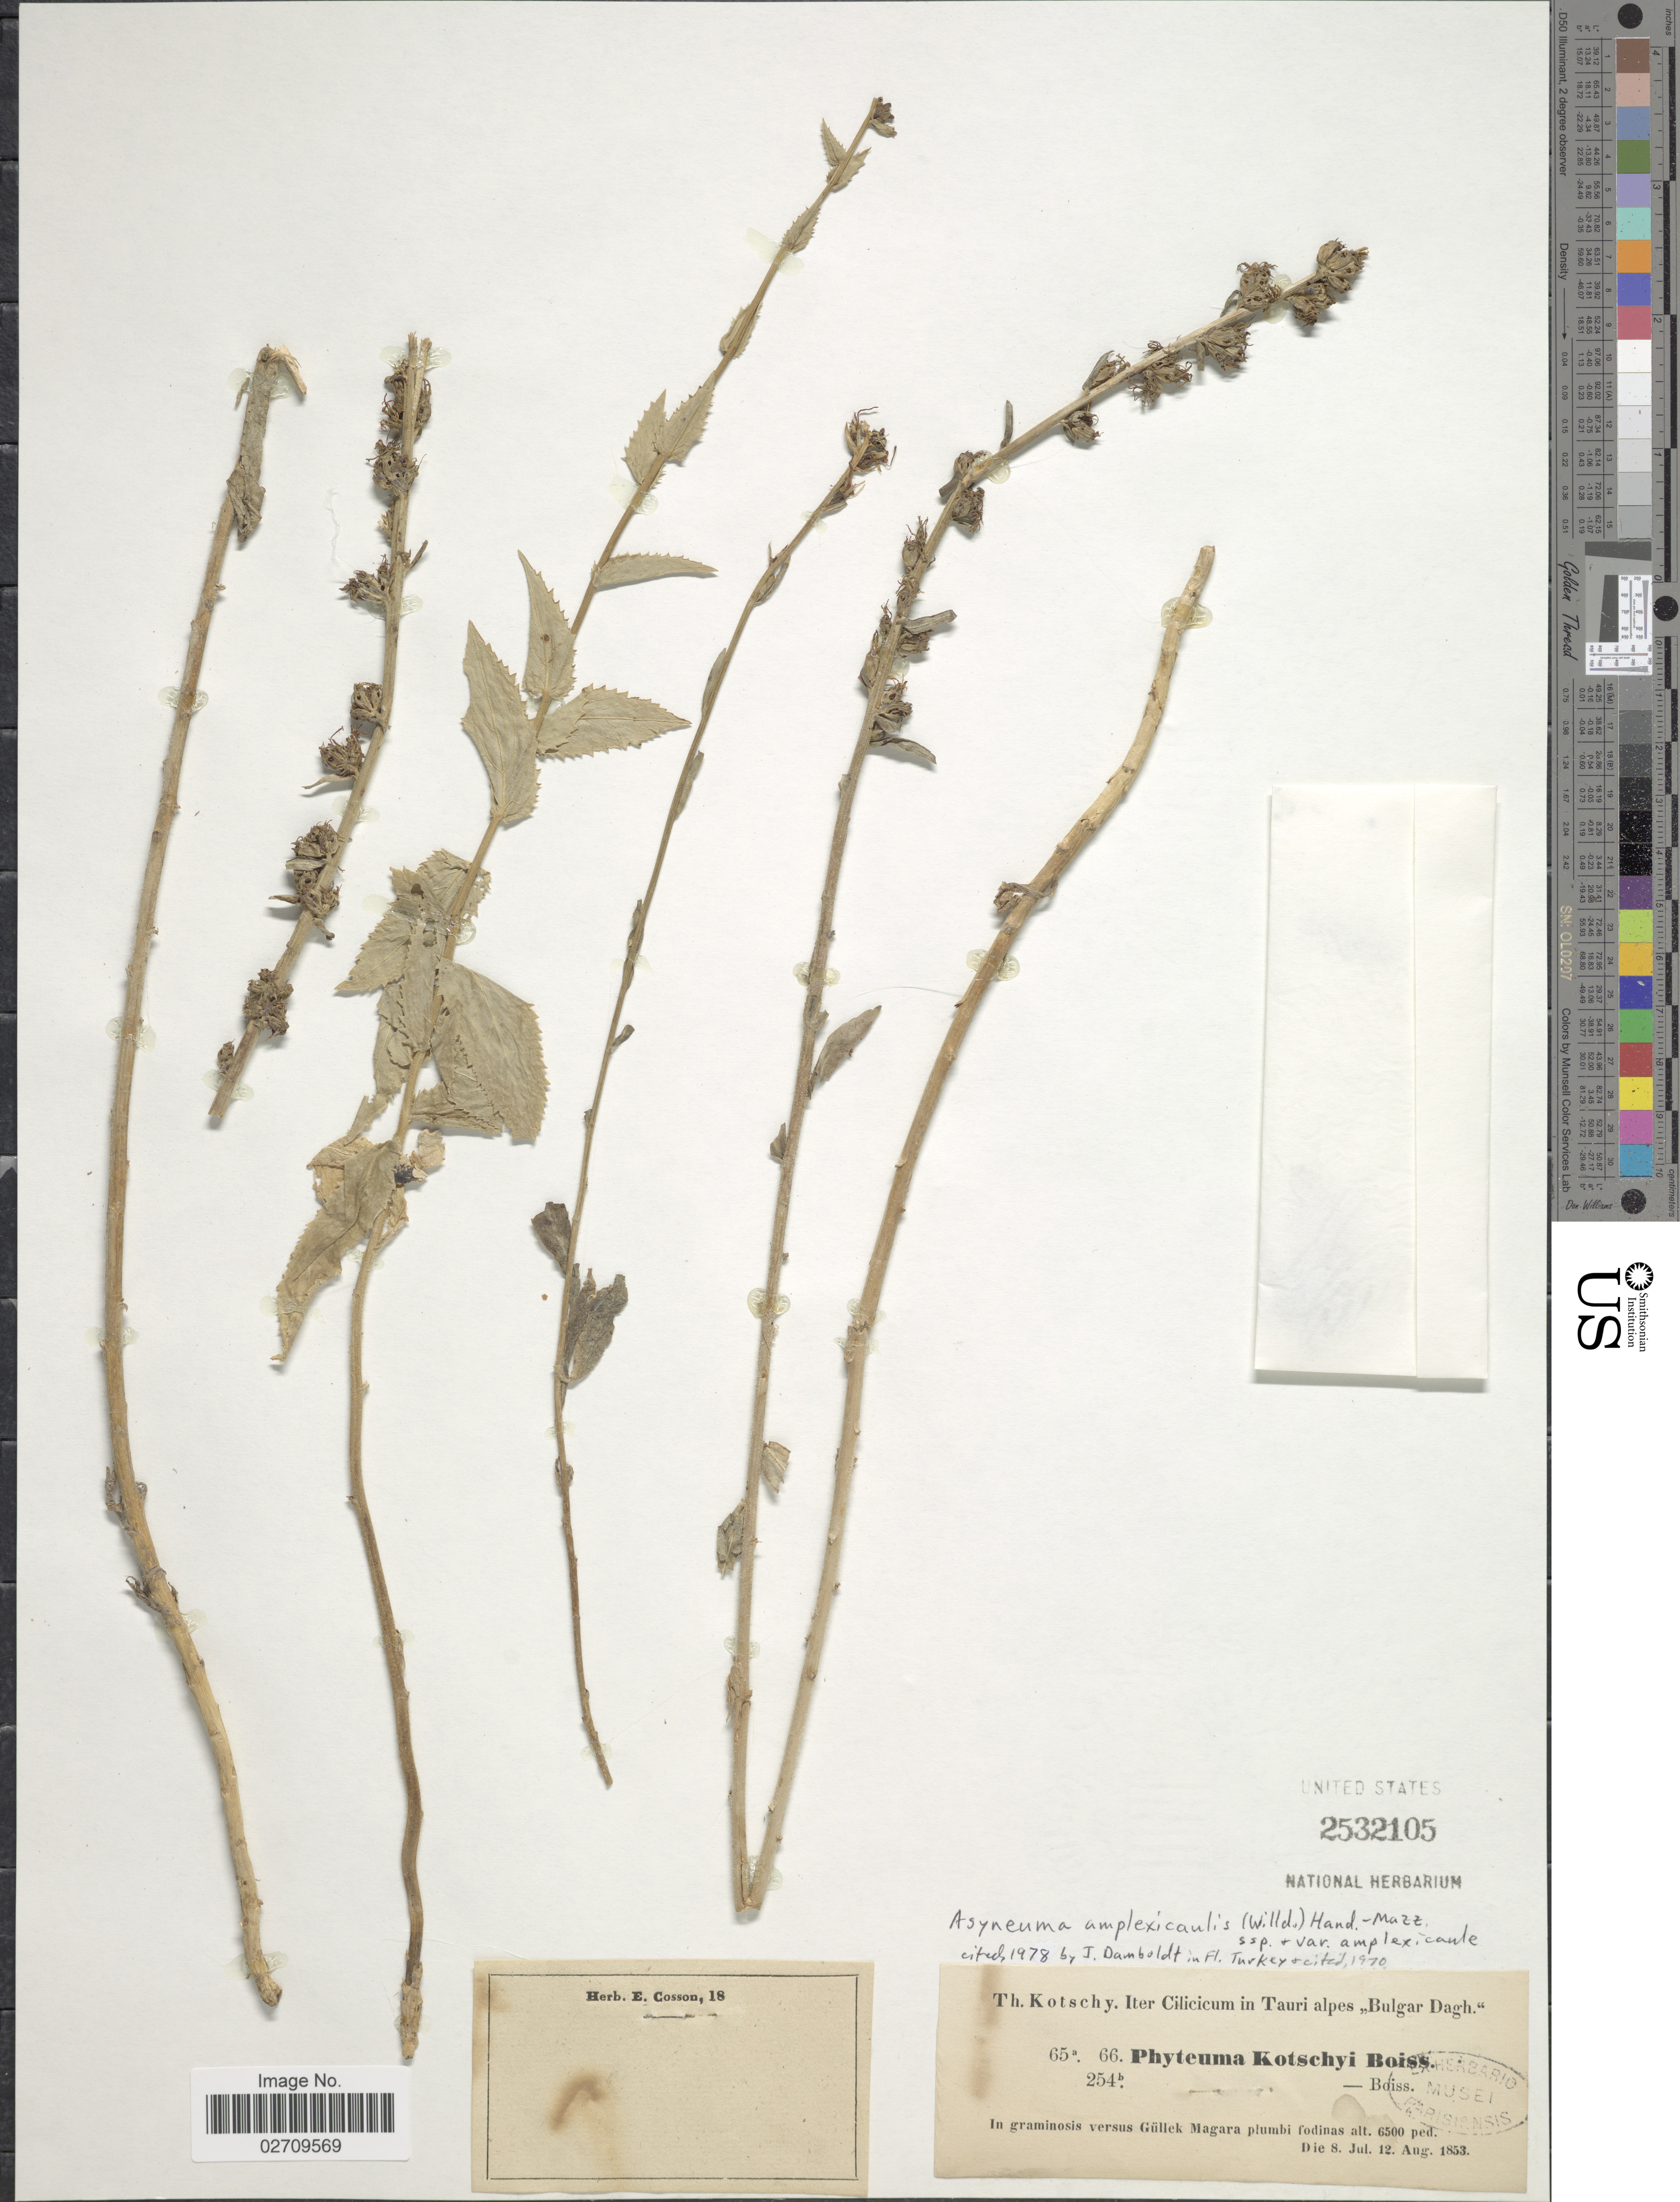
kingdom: Plantae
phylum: Tracheophyta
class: Magnoliopsida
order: Asterales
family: Campanulaceae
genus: Asyneuma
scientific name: Asyneuma amplexicaule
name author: (Willd.) Hand.-Mazz.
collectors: K. G. Kotschy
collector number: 65a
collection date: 1853-07-08/1853-08-12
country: Turkey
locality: Iter Cilicicum in Tauri alpes "Bulgar Dagh", In graminosis versus Gullek Magara plumbi fodinas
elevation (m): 1981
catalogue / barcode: US 2532105